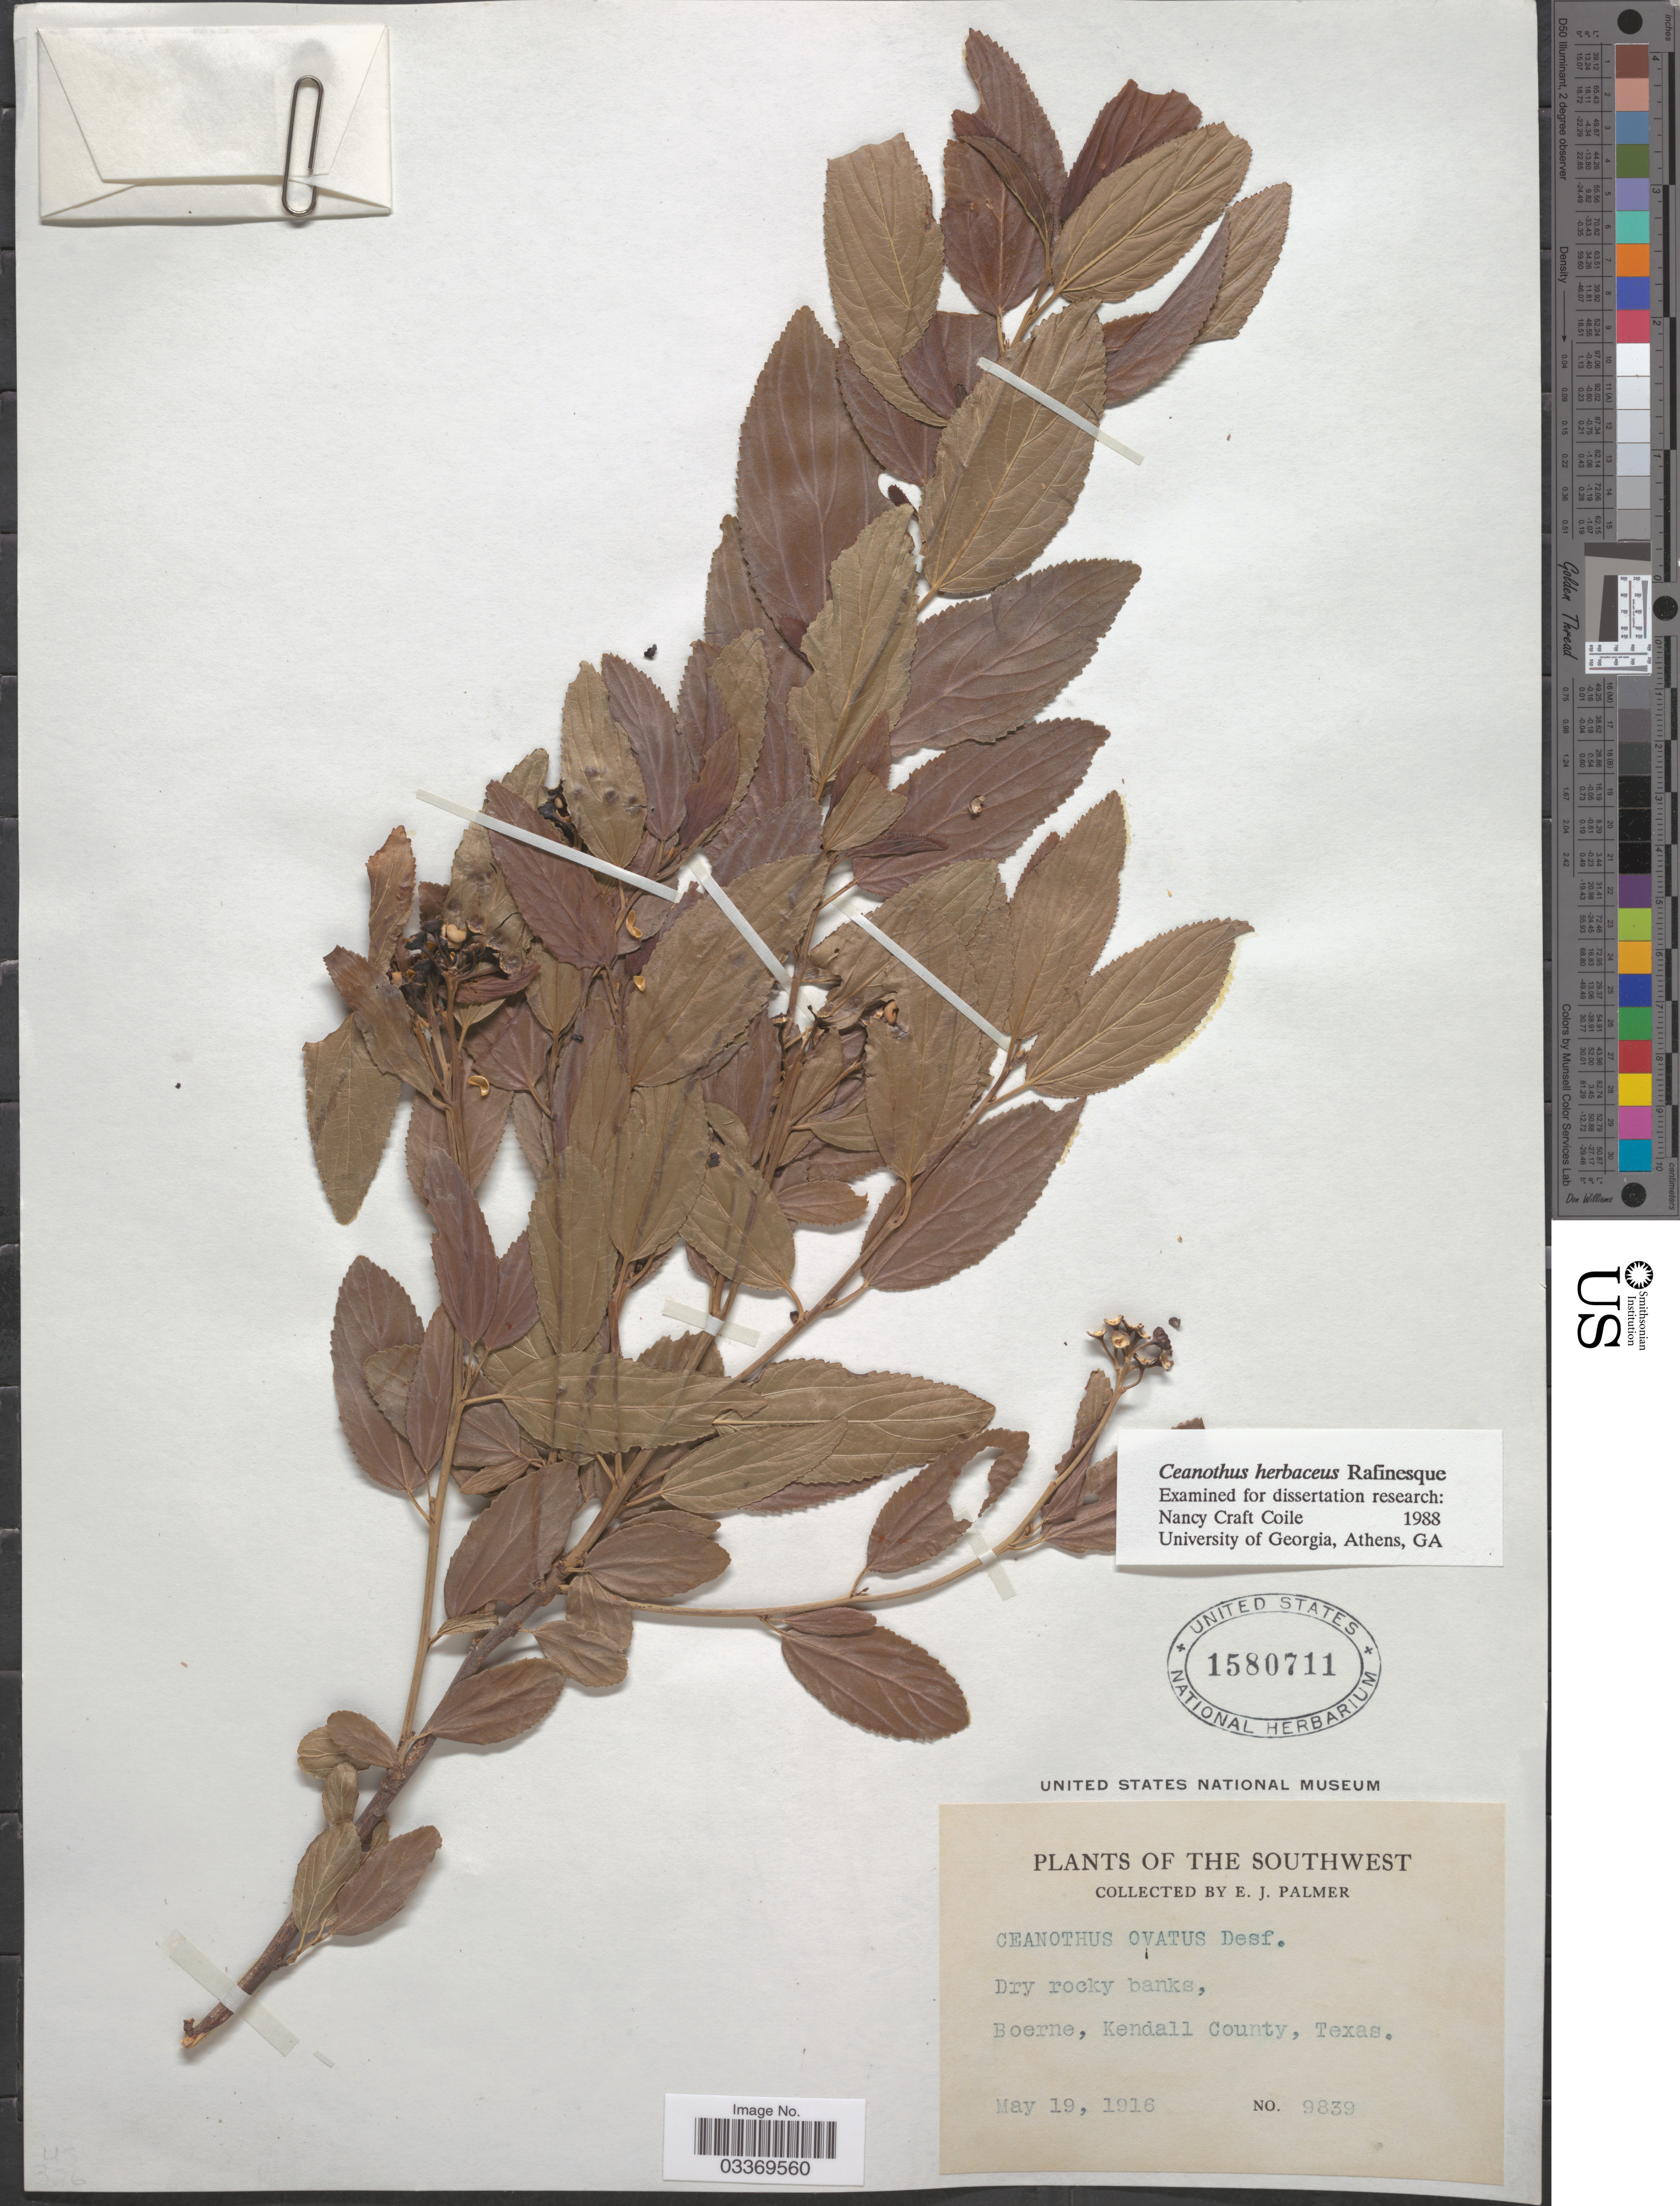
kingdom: Plantae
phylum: Tracheophyta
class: Magnoliopsida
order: Rosales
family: Rhamnaceae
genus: Ceanothus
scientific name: Ceanothus ovatus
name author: Desf.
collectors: E. J. Palmer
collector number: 9839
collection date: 1916-05-19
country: United States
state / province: Texas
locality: The Southwest. Boerne, Kendall County.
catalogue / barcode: US 1580711